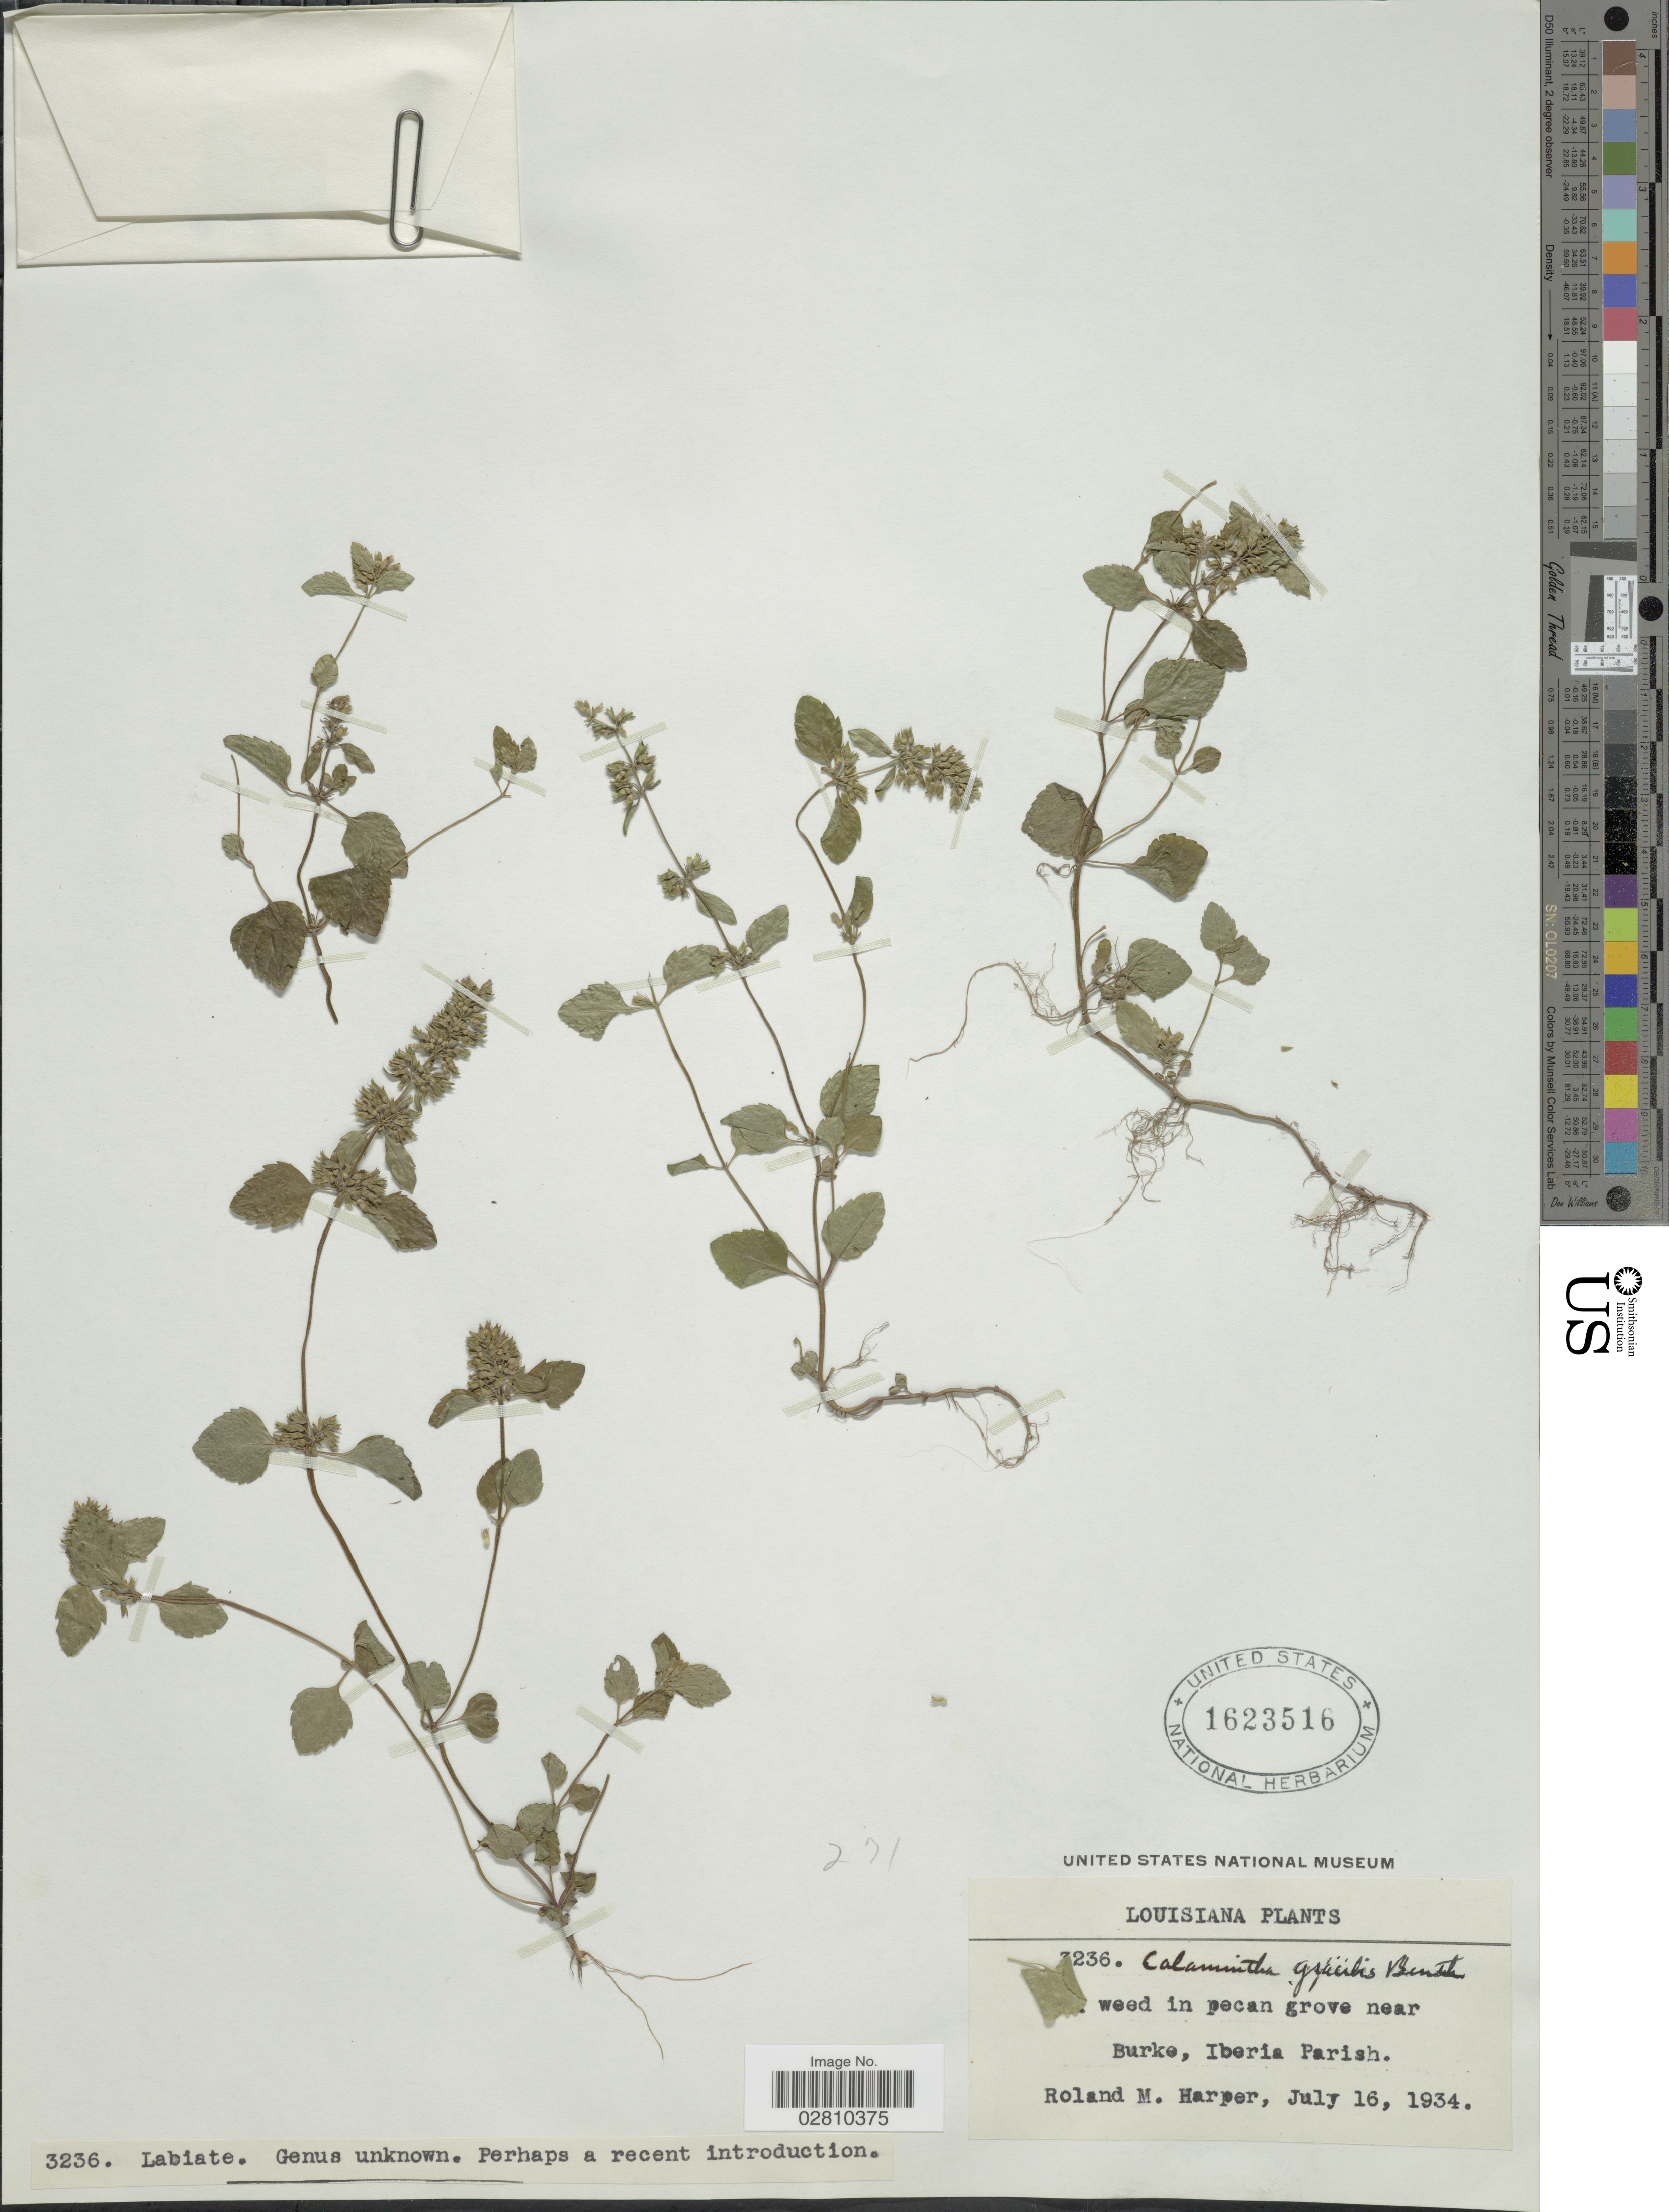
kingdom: Plantae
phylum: Tracheophyta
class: Magnoliopsida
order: Lamiales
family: Lamiaceae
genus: Clinopodium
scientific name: Clinopodium gracile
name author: (Benth.) Kuntze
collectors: R. M. Harper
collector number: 3236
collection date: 1934-07-16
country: United States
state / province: Louisiana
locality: Pecan grove near Burke, Iberia Parish.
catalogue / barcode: US 1623516